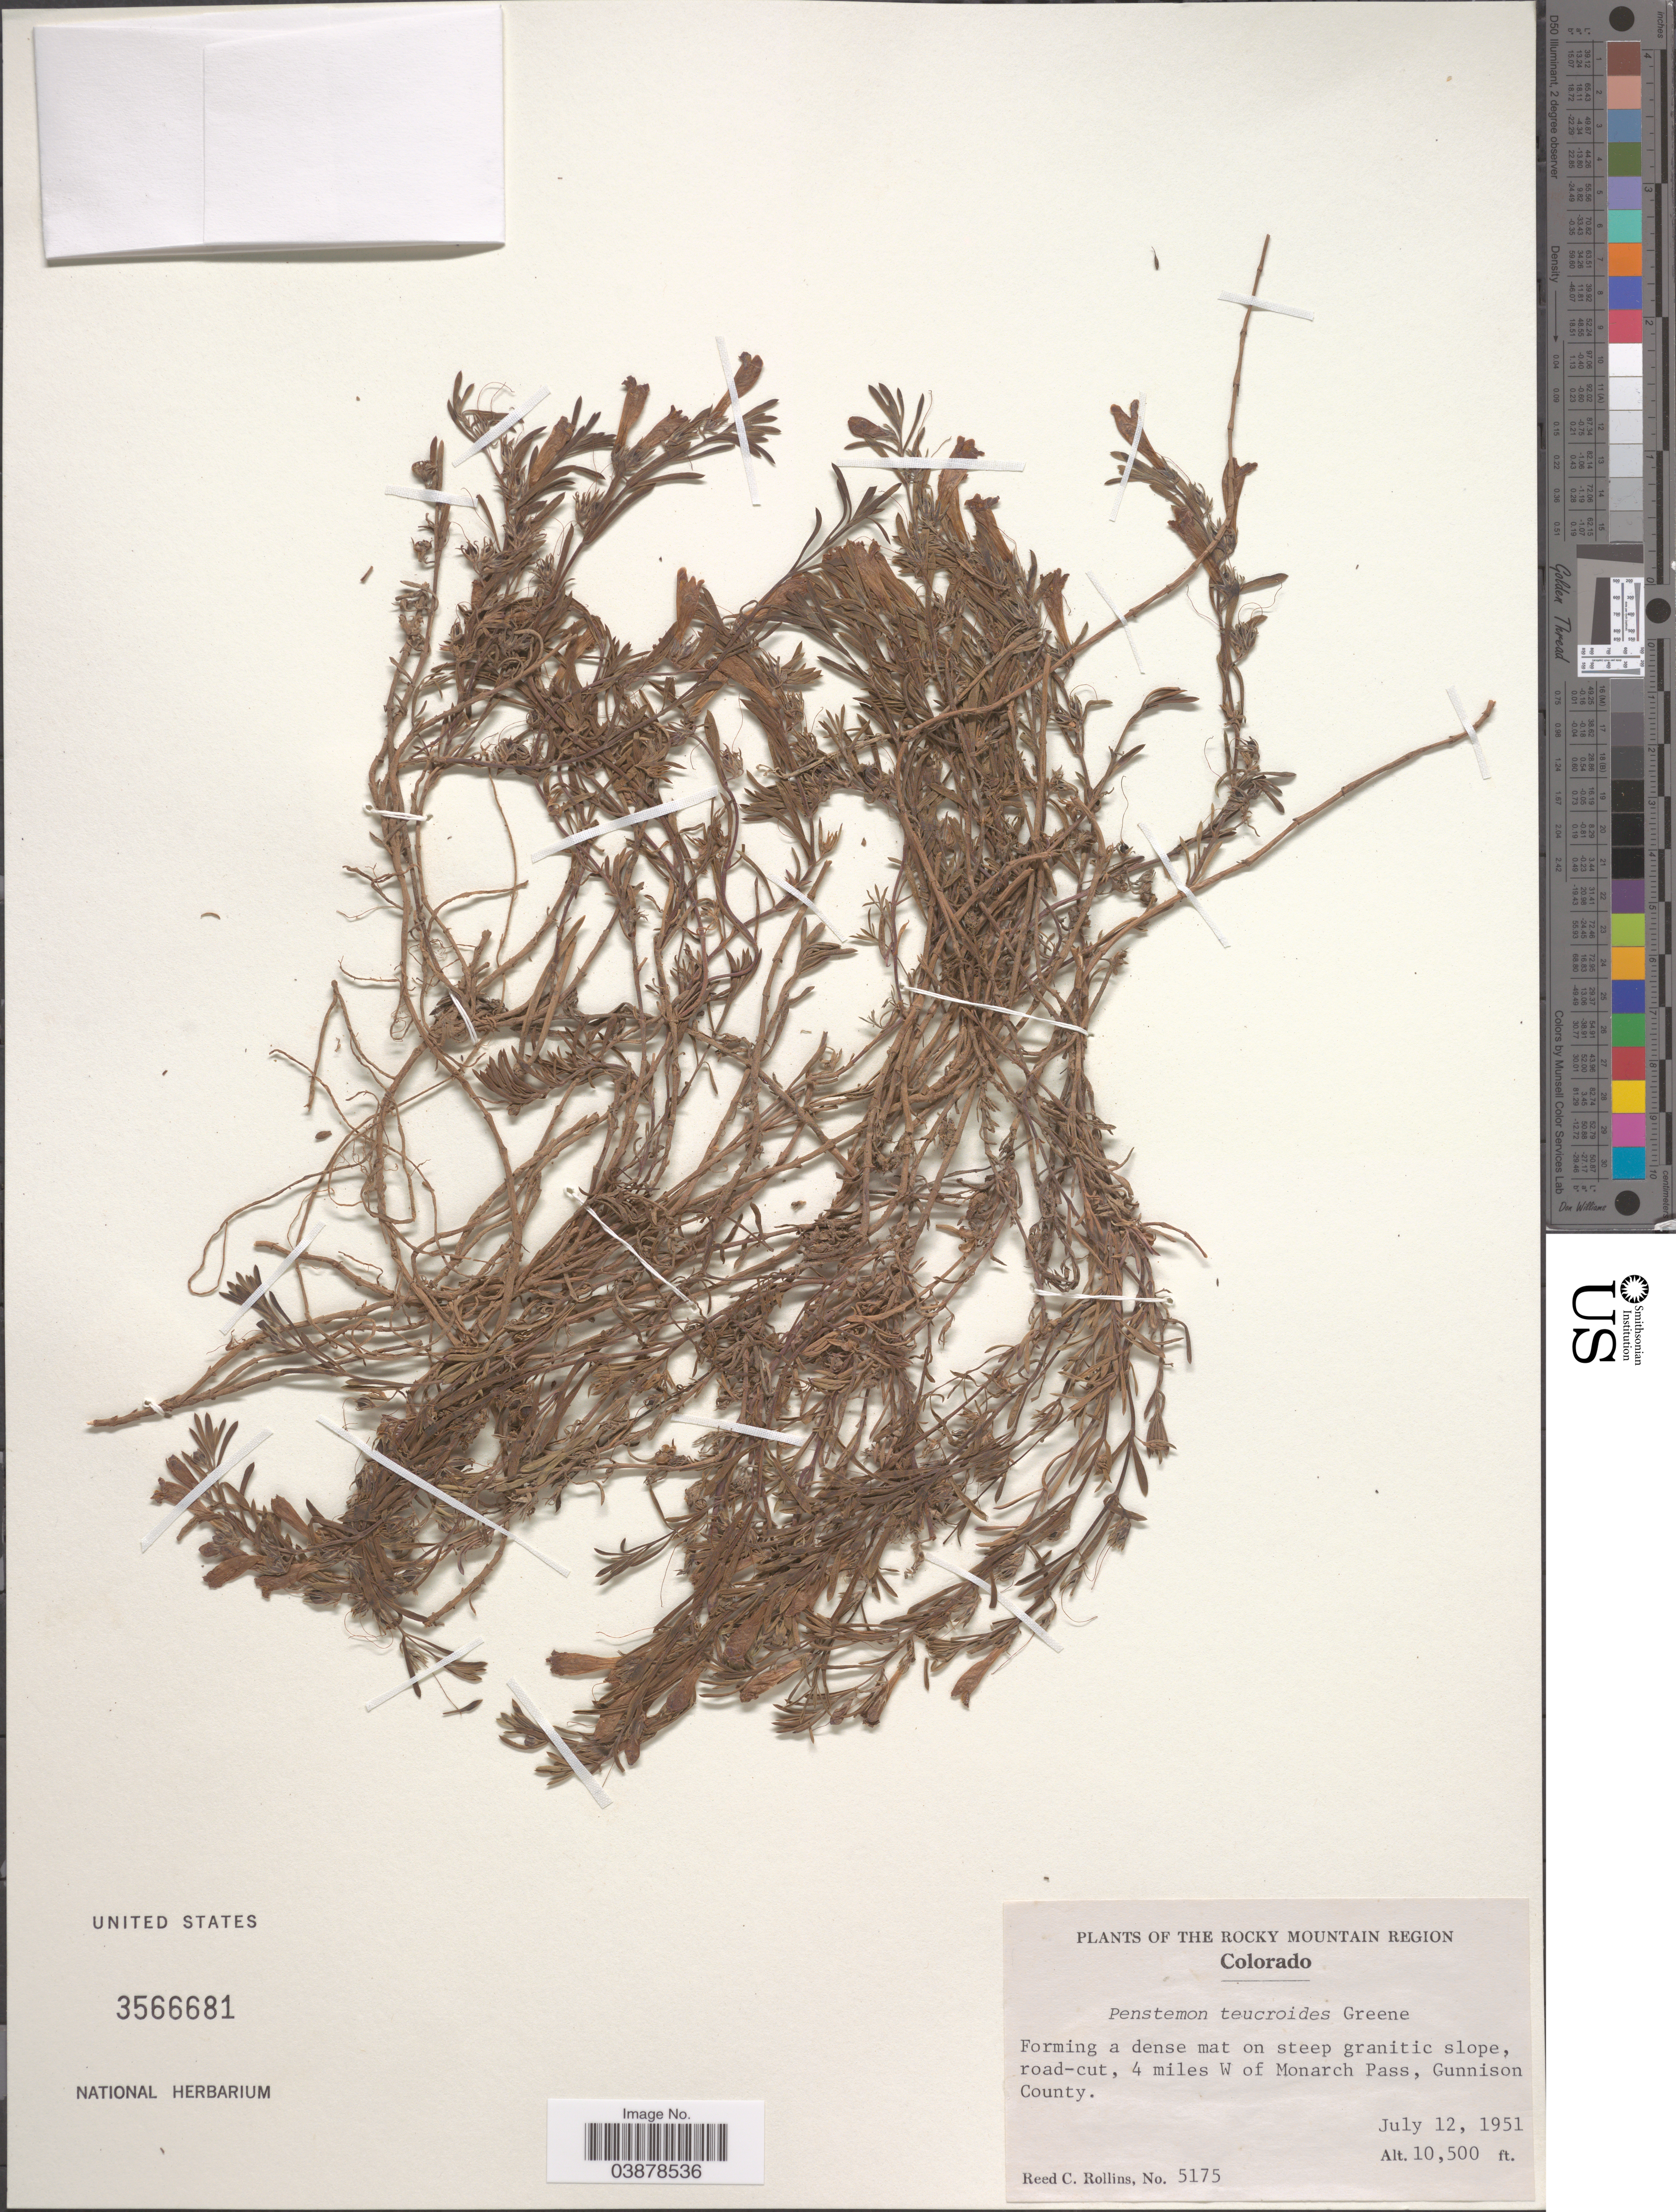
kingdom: Plantae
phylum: Tracheophyta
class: Magnoliopsida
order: Lamiales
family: Plantaginaceae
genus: Penstemon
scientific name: Penstemon teucrioides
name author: Greene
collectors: R. C. Rollins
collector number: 5175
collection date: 1951-07-12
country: United States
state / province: Colorado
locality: The Rocky Mountain Region. On steep granitic slope, road-cut, 4 miles W of Monarch Pass, Gunnison County.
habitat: forming a dense mat on steep granitic slope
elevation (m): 3200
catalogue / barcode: US 3566681